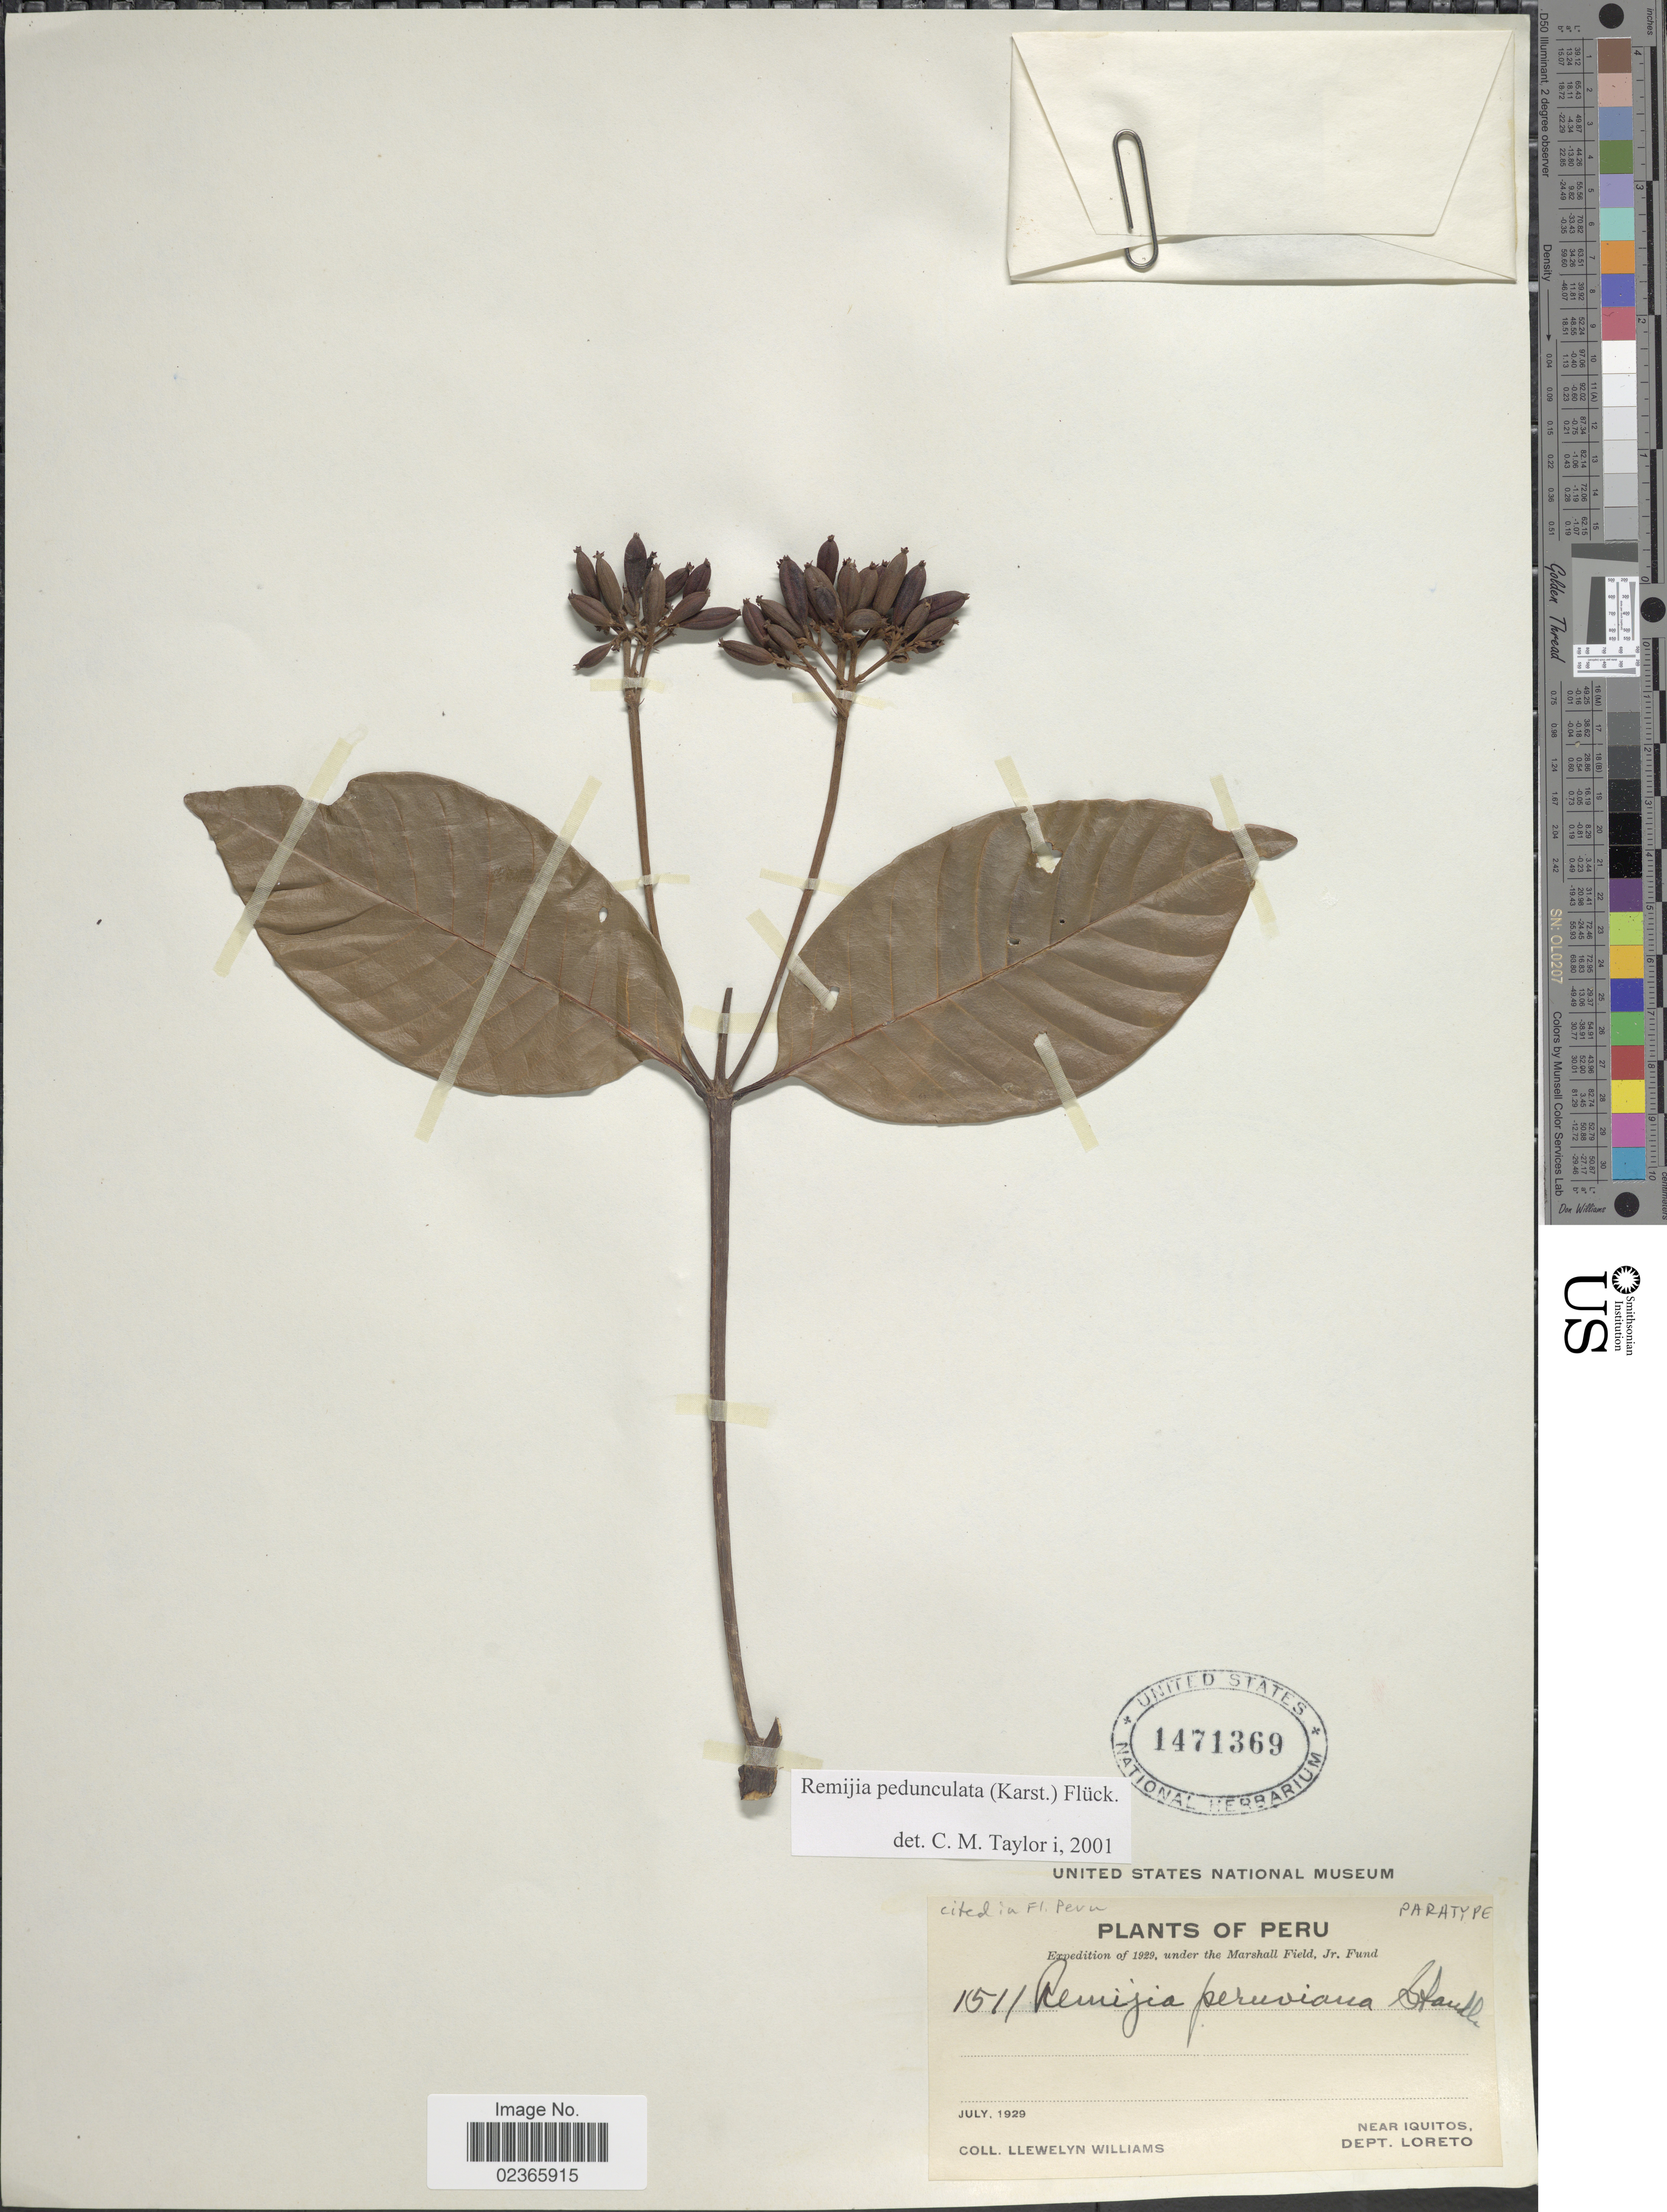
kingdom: Plantae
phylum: Tracheophyta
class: Magnoliopsida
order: Gentianales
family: Rubiaceae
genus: Remijia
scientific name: Remijia pedunculata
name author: (H. Karst.) Fluck.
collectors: Ll. Williams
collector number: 1511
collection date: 1929-07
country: Peru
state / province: Loreto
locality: Near Iquitos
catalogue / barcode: US 1471369